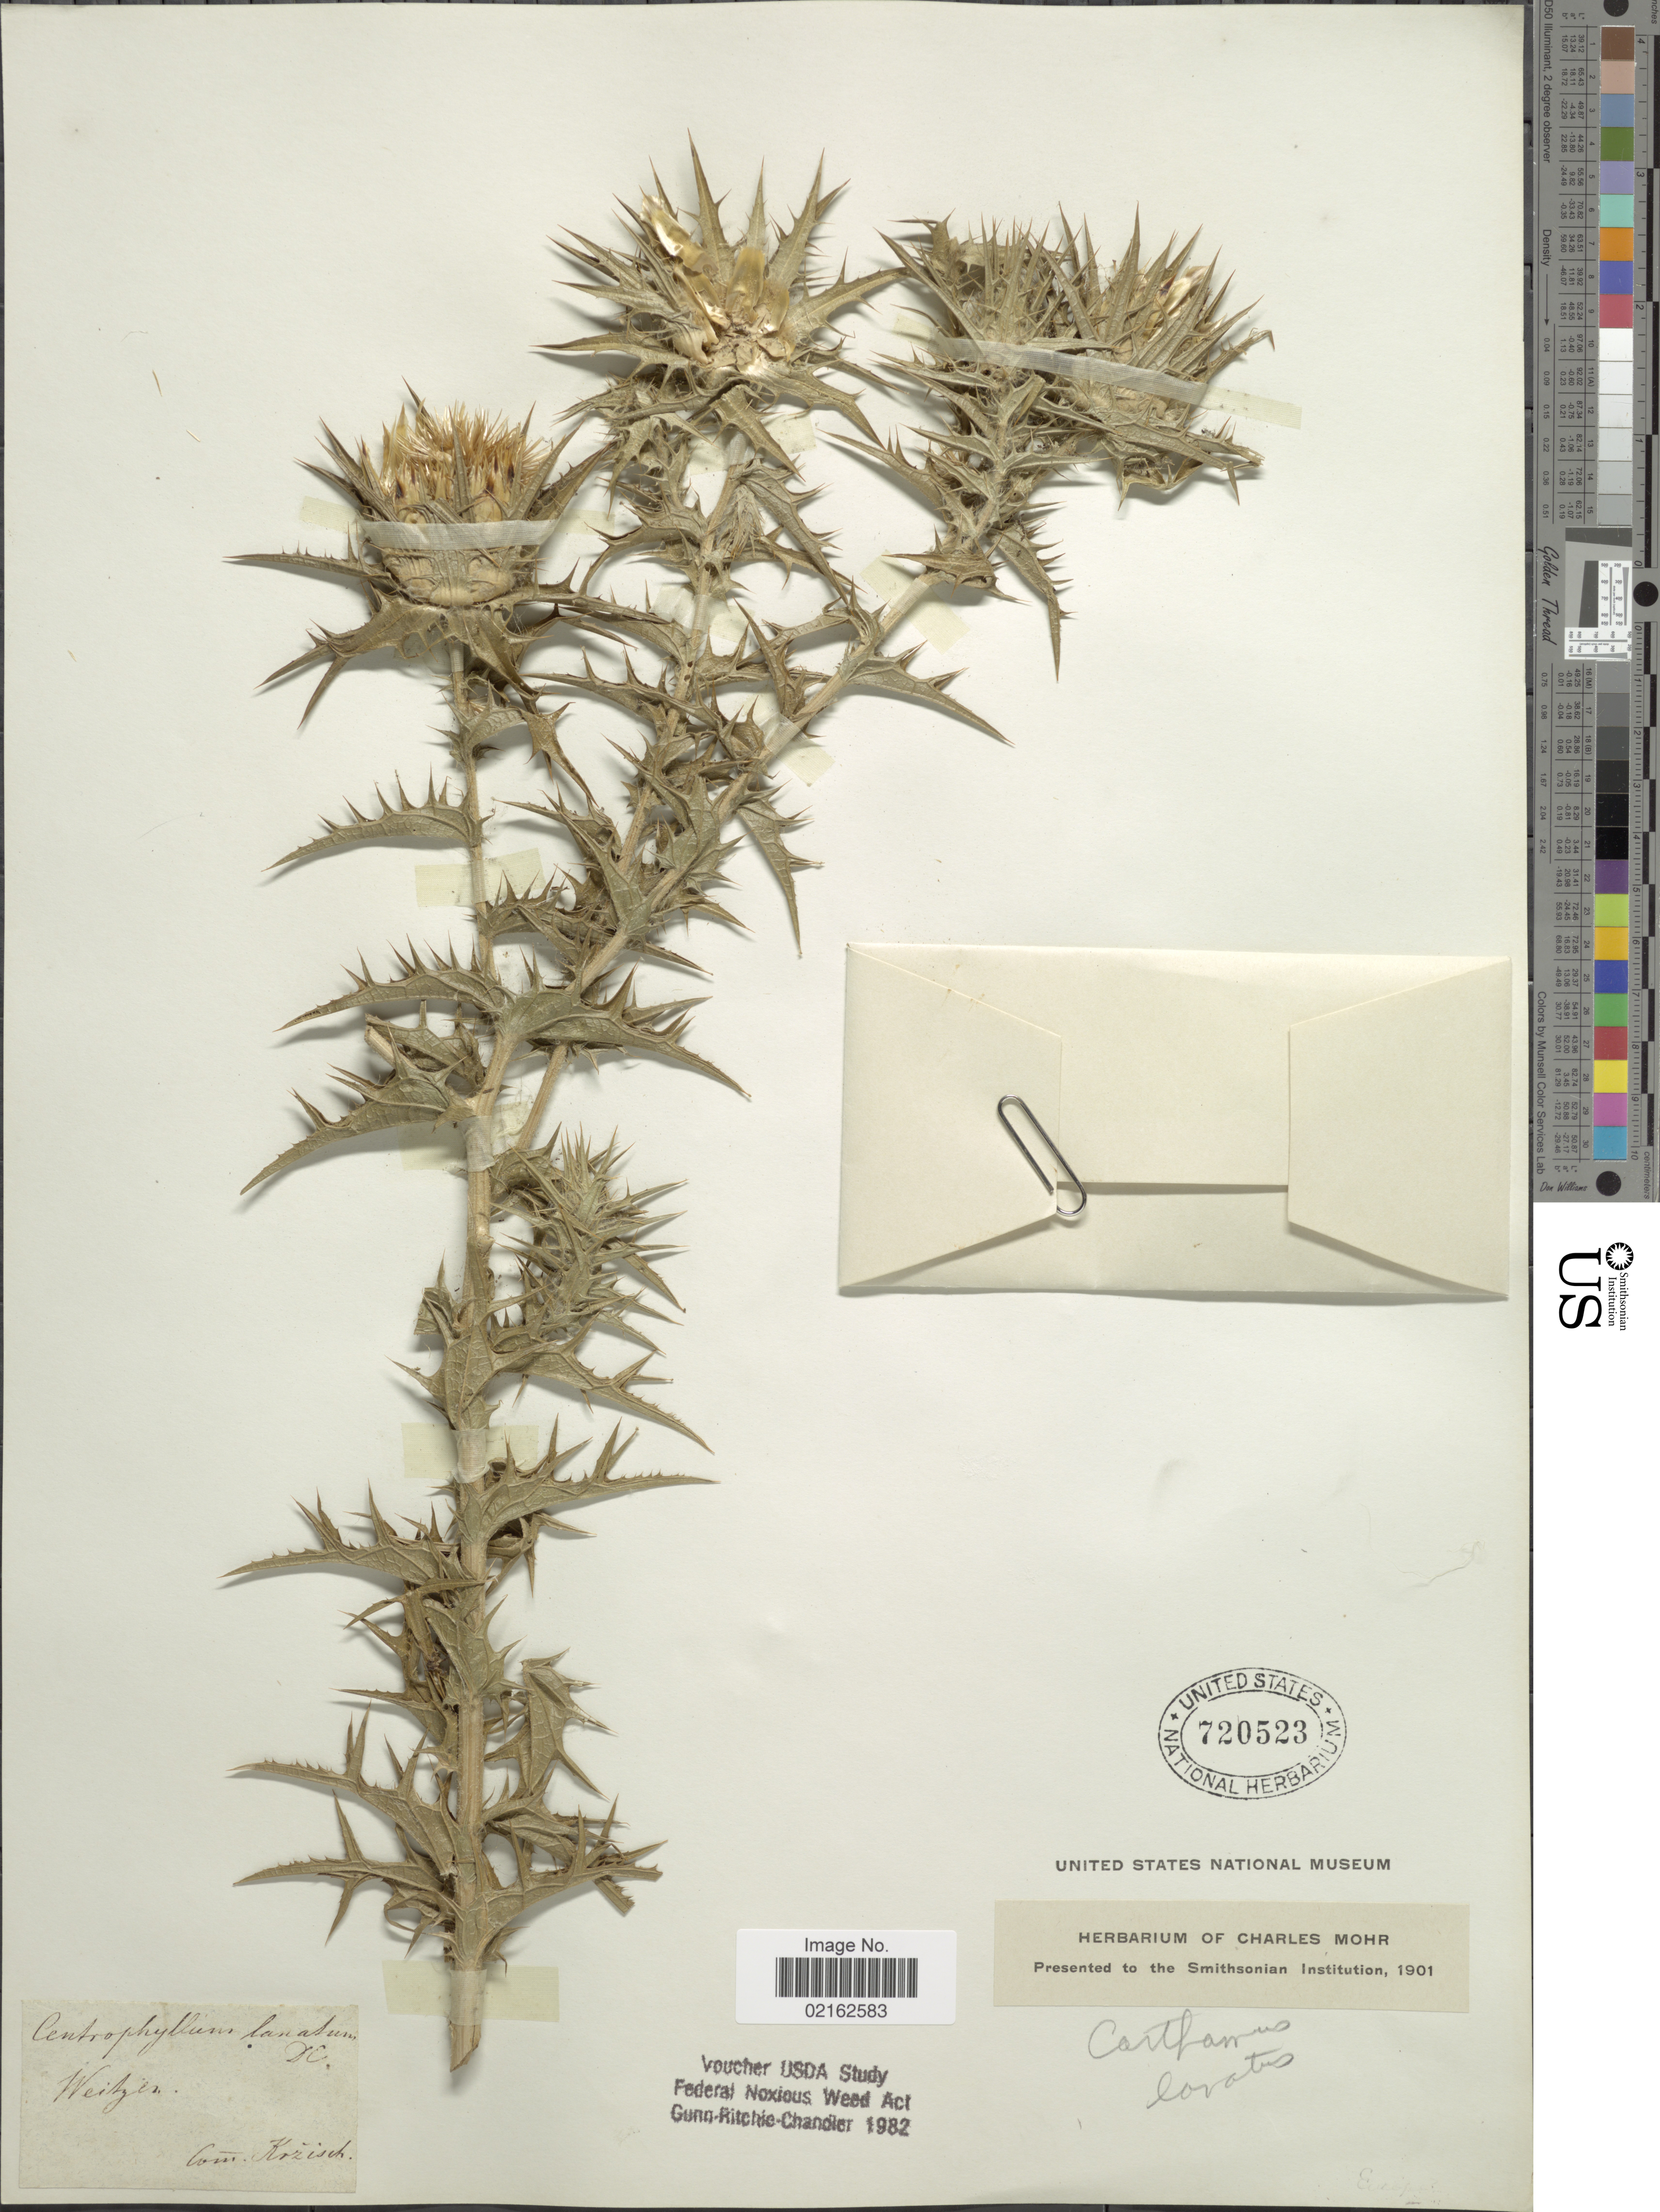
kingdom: Plantae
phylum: Tracheophyta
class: Magnoliopsida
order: Asterales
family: Asteraceae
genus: Carthamus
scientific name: Carthamus lanatus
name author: L.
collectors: ex herb. Charles Mohr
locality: Weitzen [interpreted] [unsure placement]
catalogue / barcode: US 720523